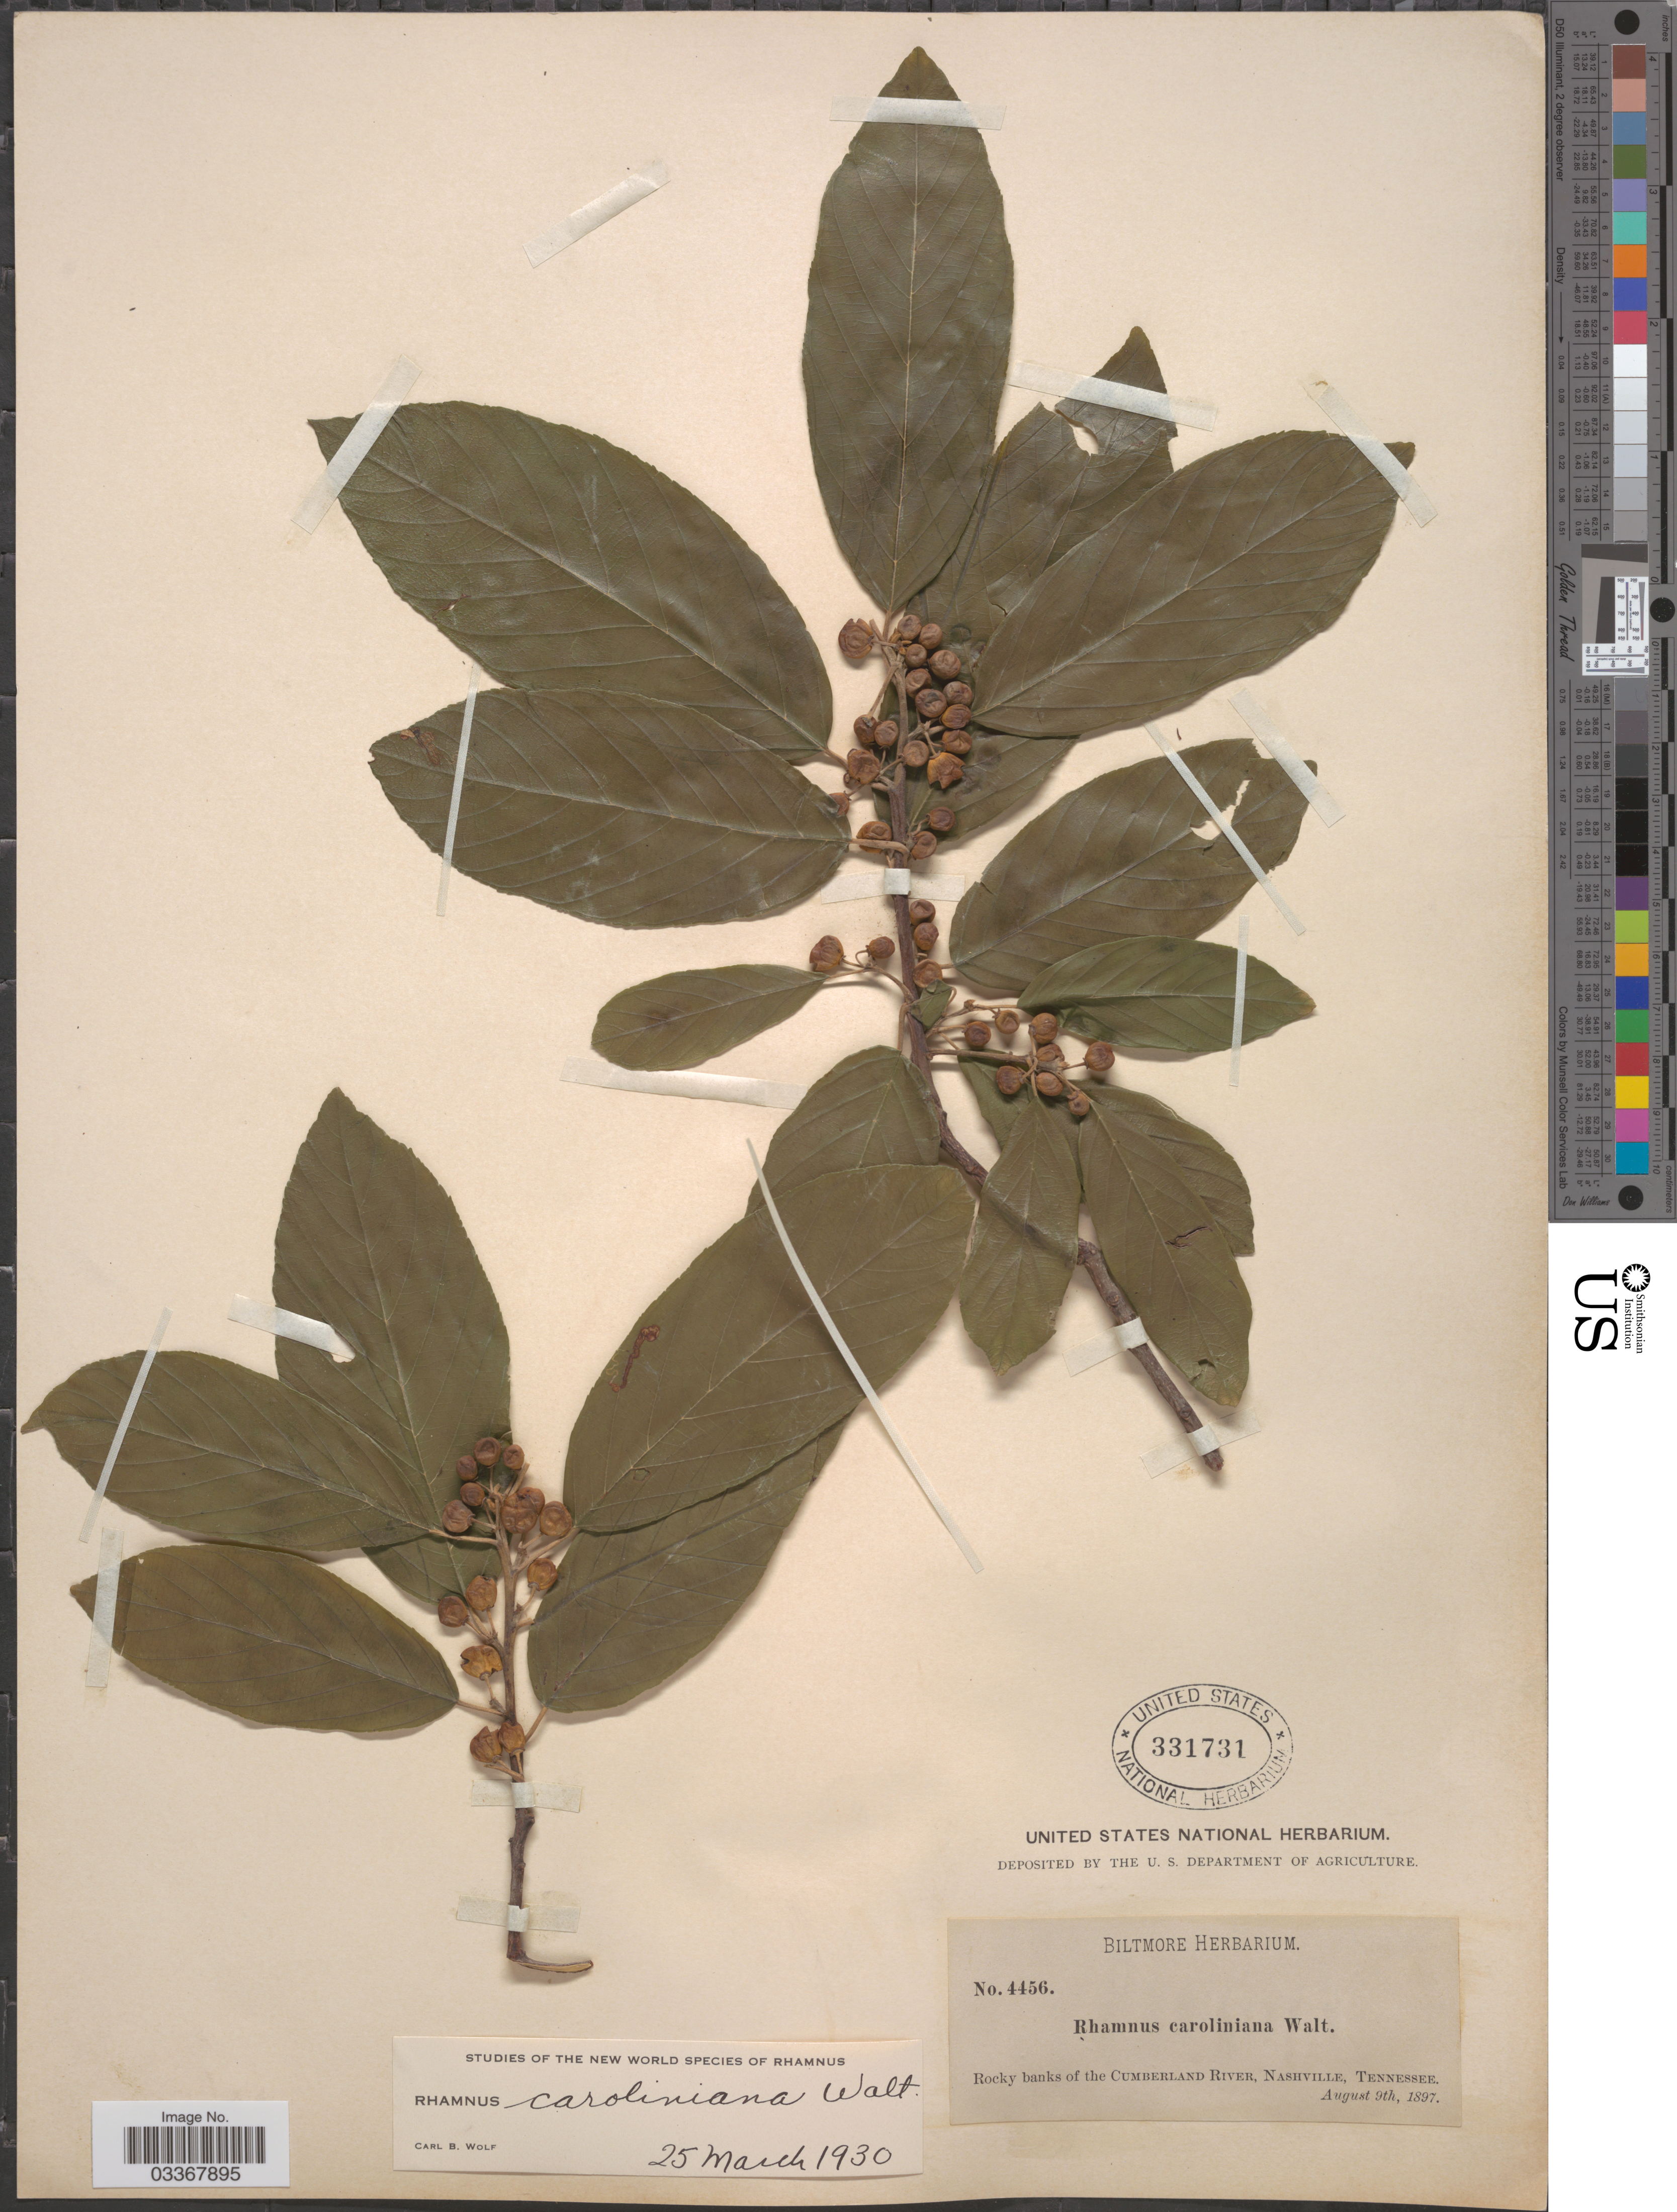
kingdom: Plantae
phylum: Tracheophyta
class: Magnoliopsida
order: Rosales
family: Rhamnaceae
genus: Frangula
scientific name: Frangula caroliniana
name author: (Walter) A. Gray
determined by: Strong, Mark T., (BOT), Smithsonian Institution - National Museum of Natural History (UNITED STATES)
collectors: ex herb. Biltmore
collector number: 4456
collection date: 1897-08-09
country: United States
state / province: Tennessee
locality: Rocky banks of the Cumberland River, Nashville.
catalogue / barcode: US 331731